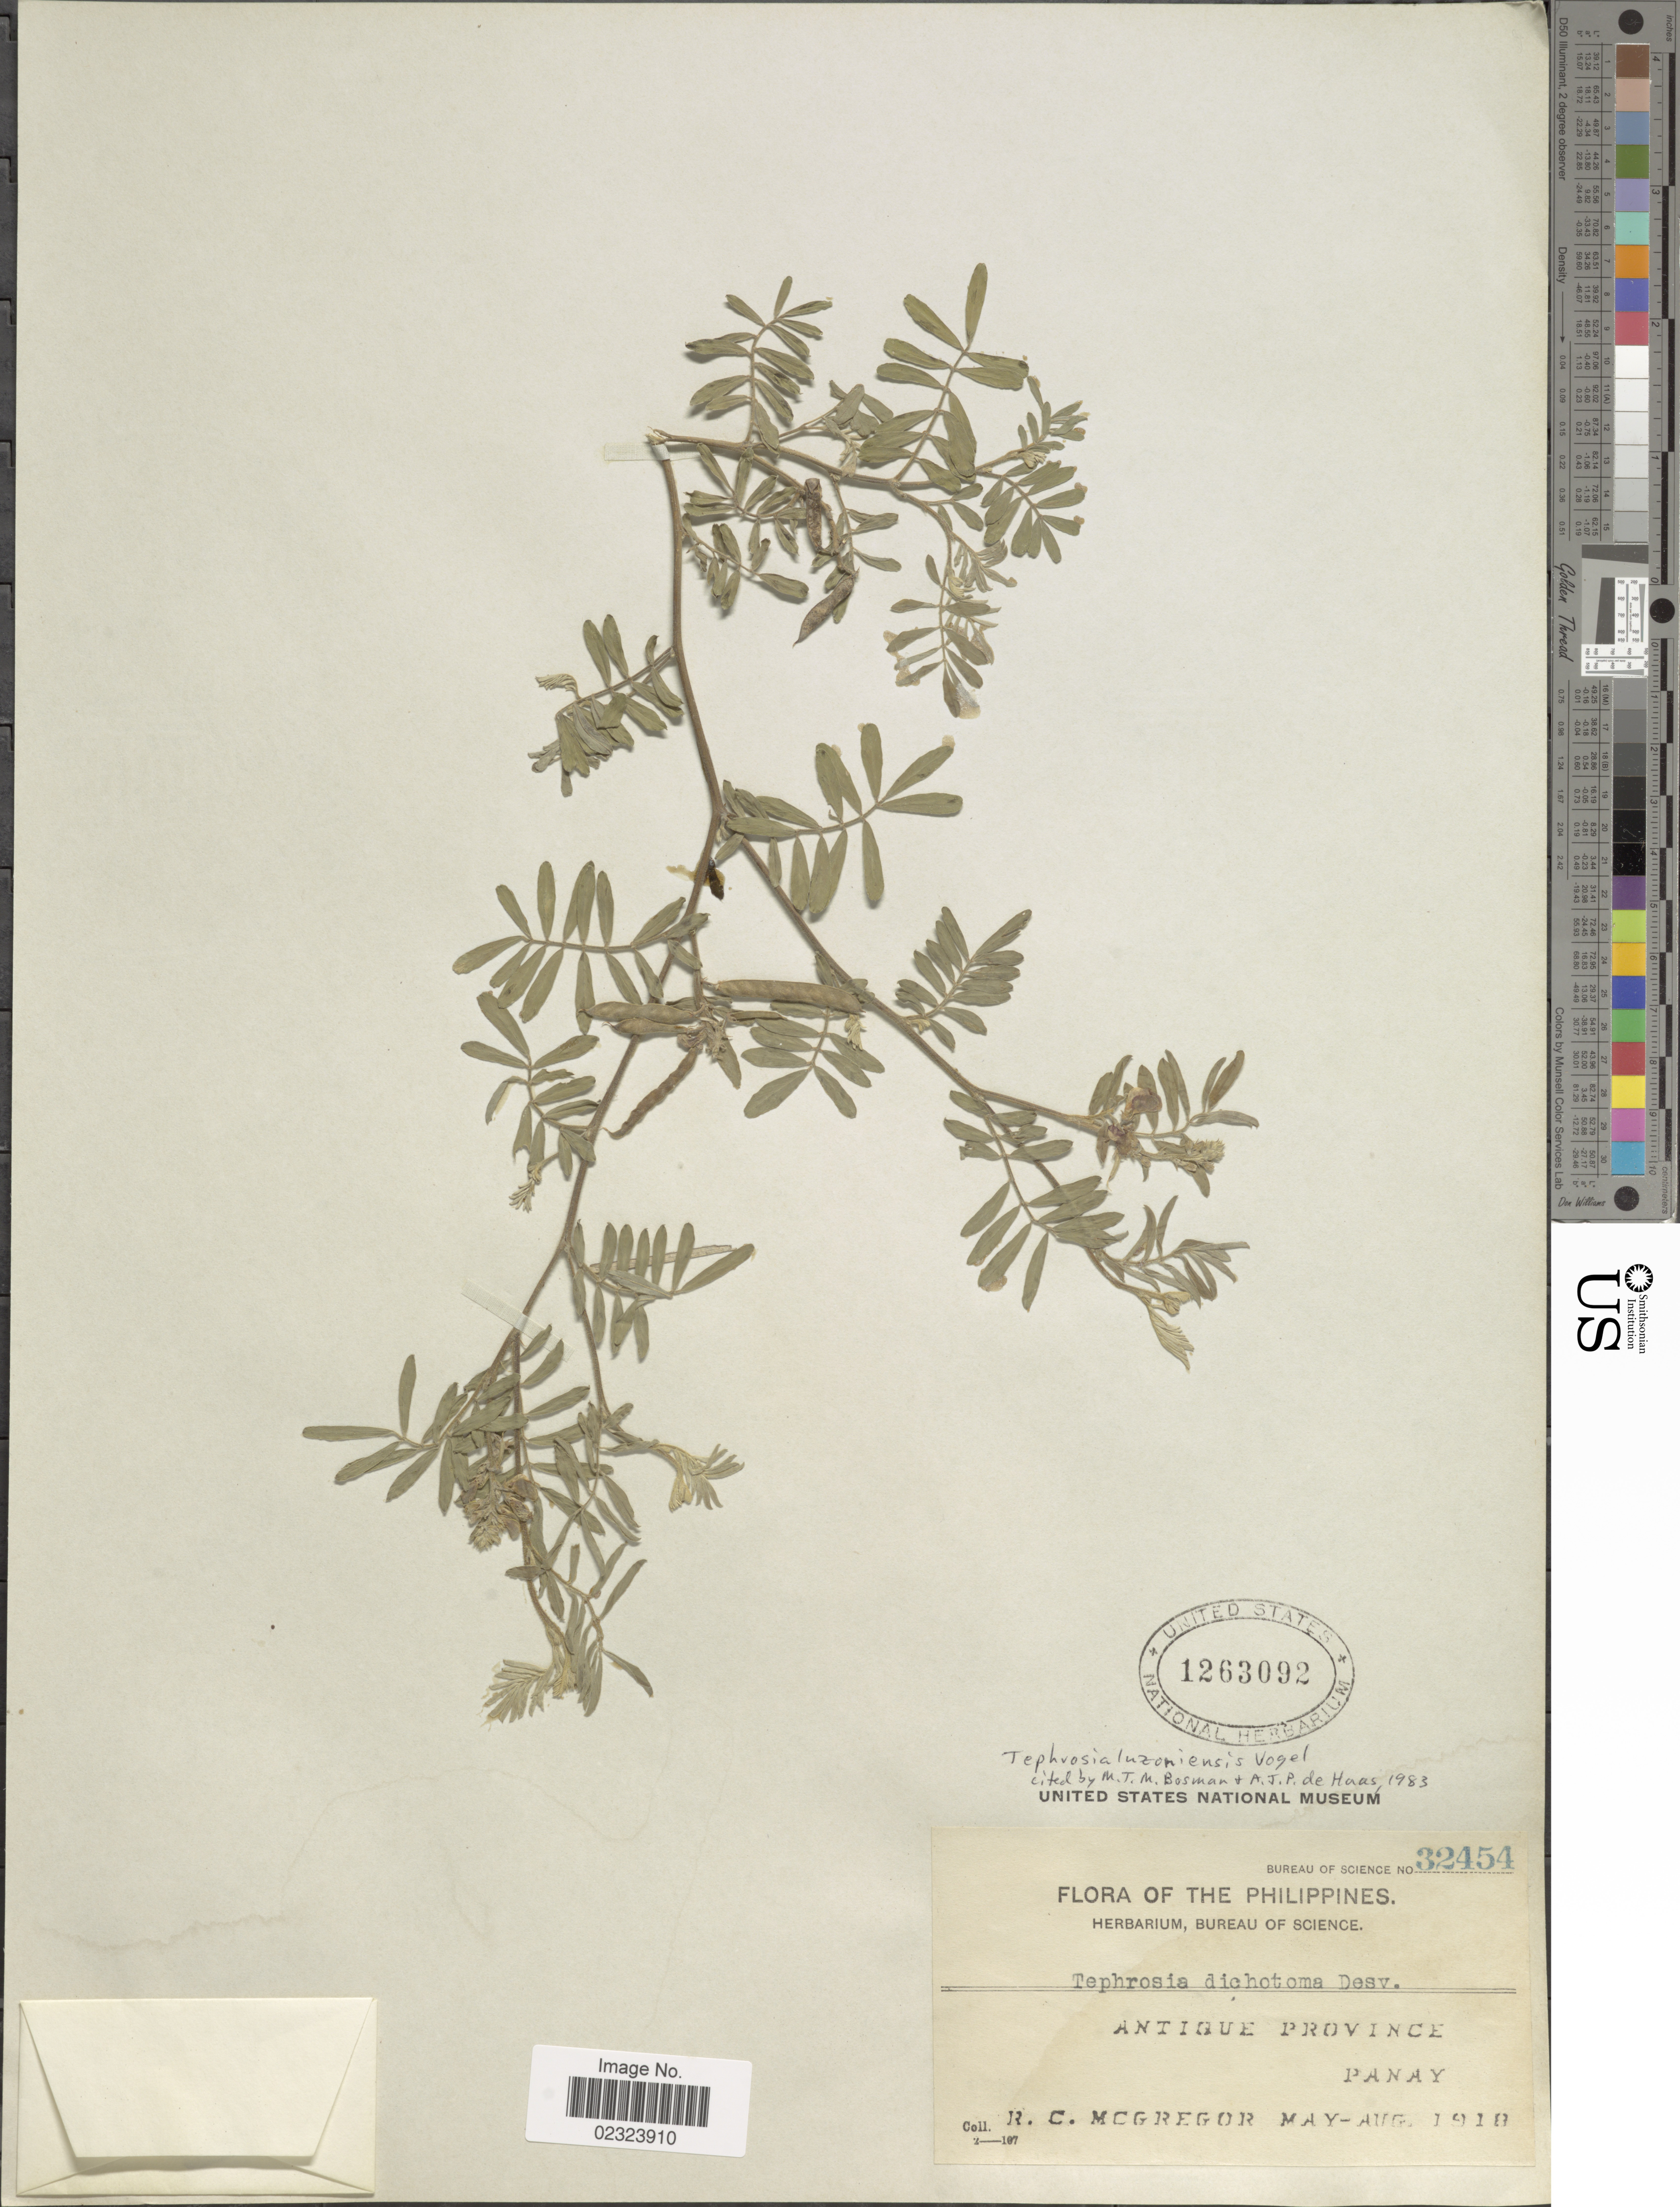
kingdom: Plantae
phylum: Tracheophyta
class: Magnoliopsida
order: Fabales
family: Fabaceae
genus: Tephrosia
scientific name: Tephrosia luzoniensis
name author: Vogel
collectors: R. C. McGregor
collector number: Bureau of Science 32454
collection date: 1918-05/1918-08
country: Philippines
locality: Antique Province. Panay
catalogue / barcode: US 1263092